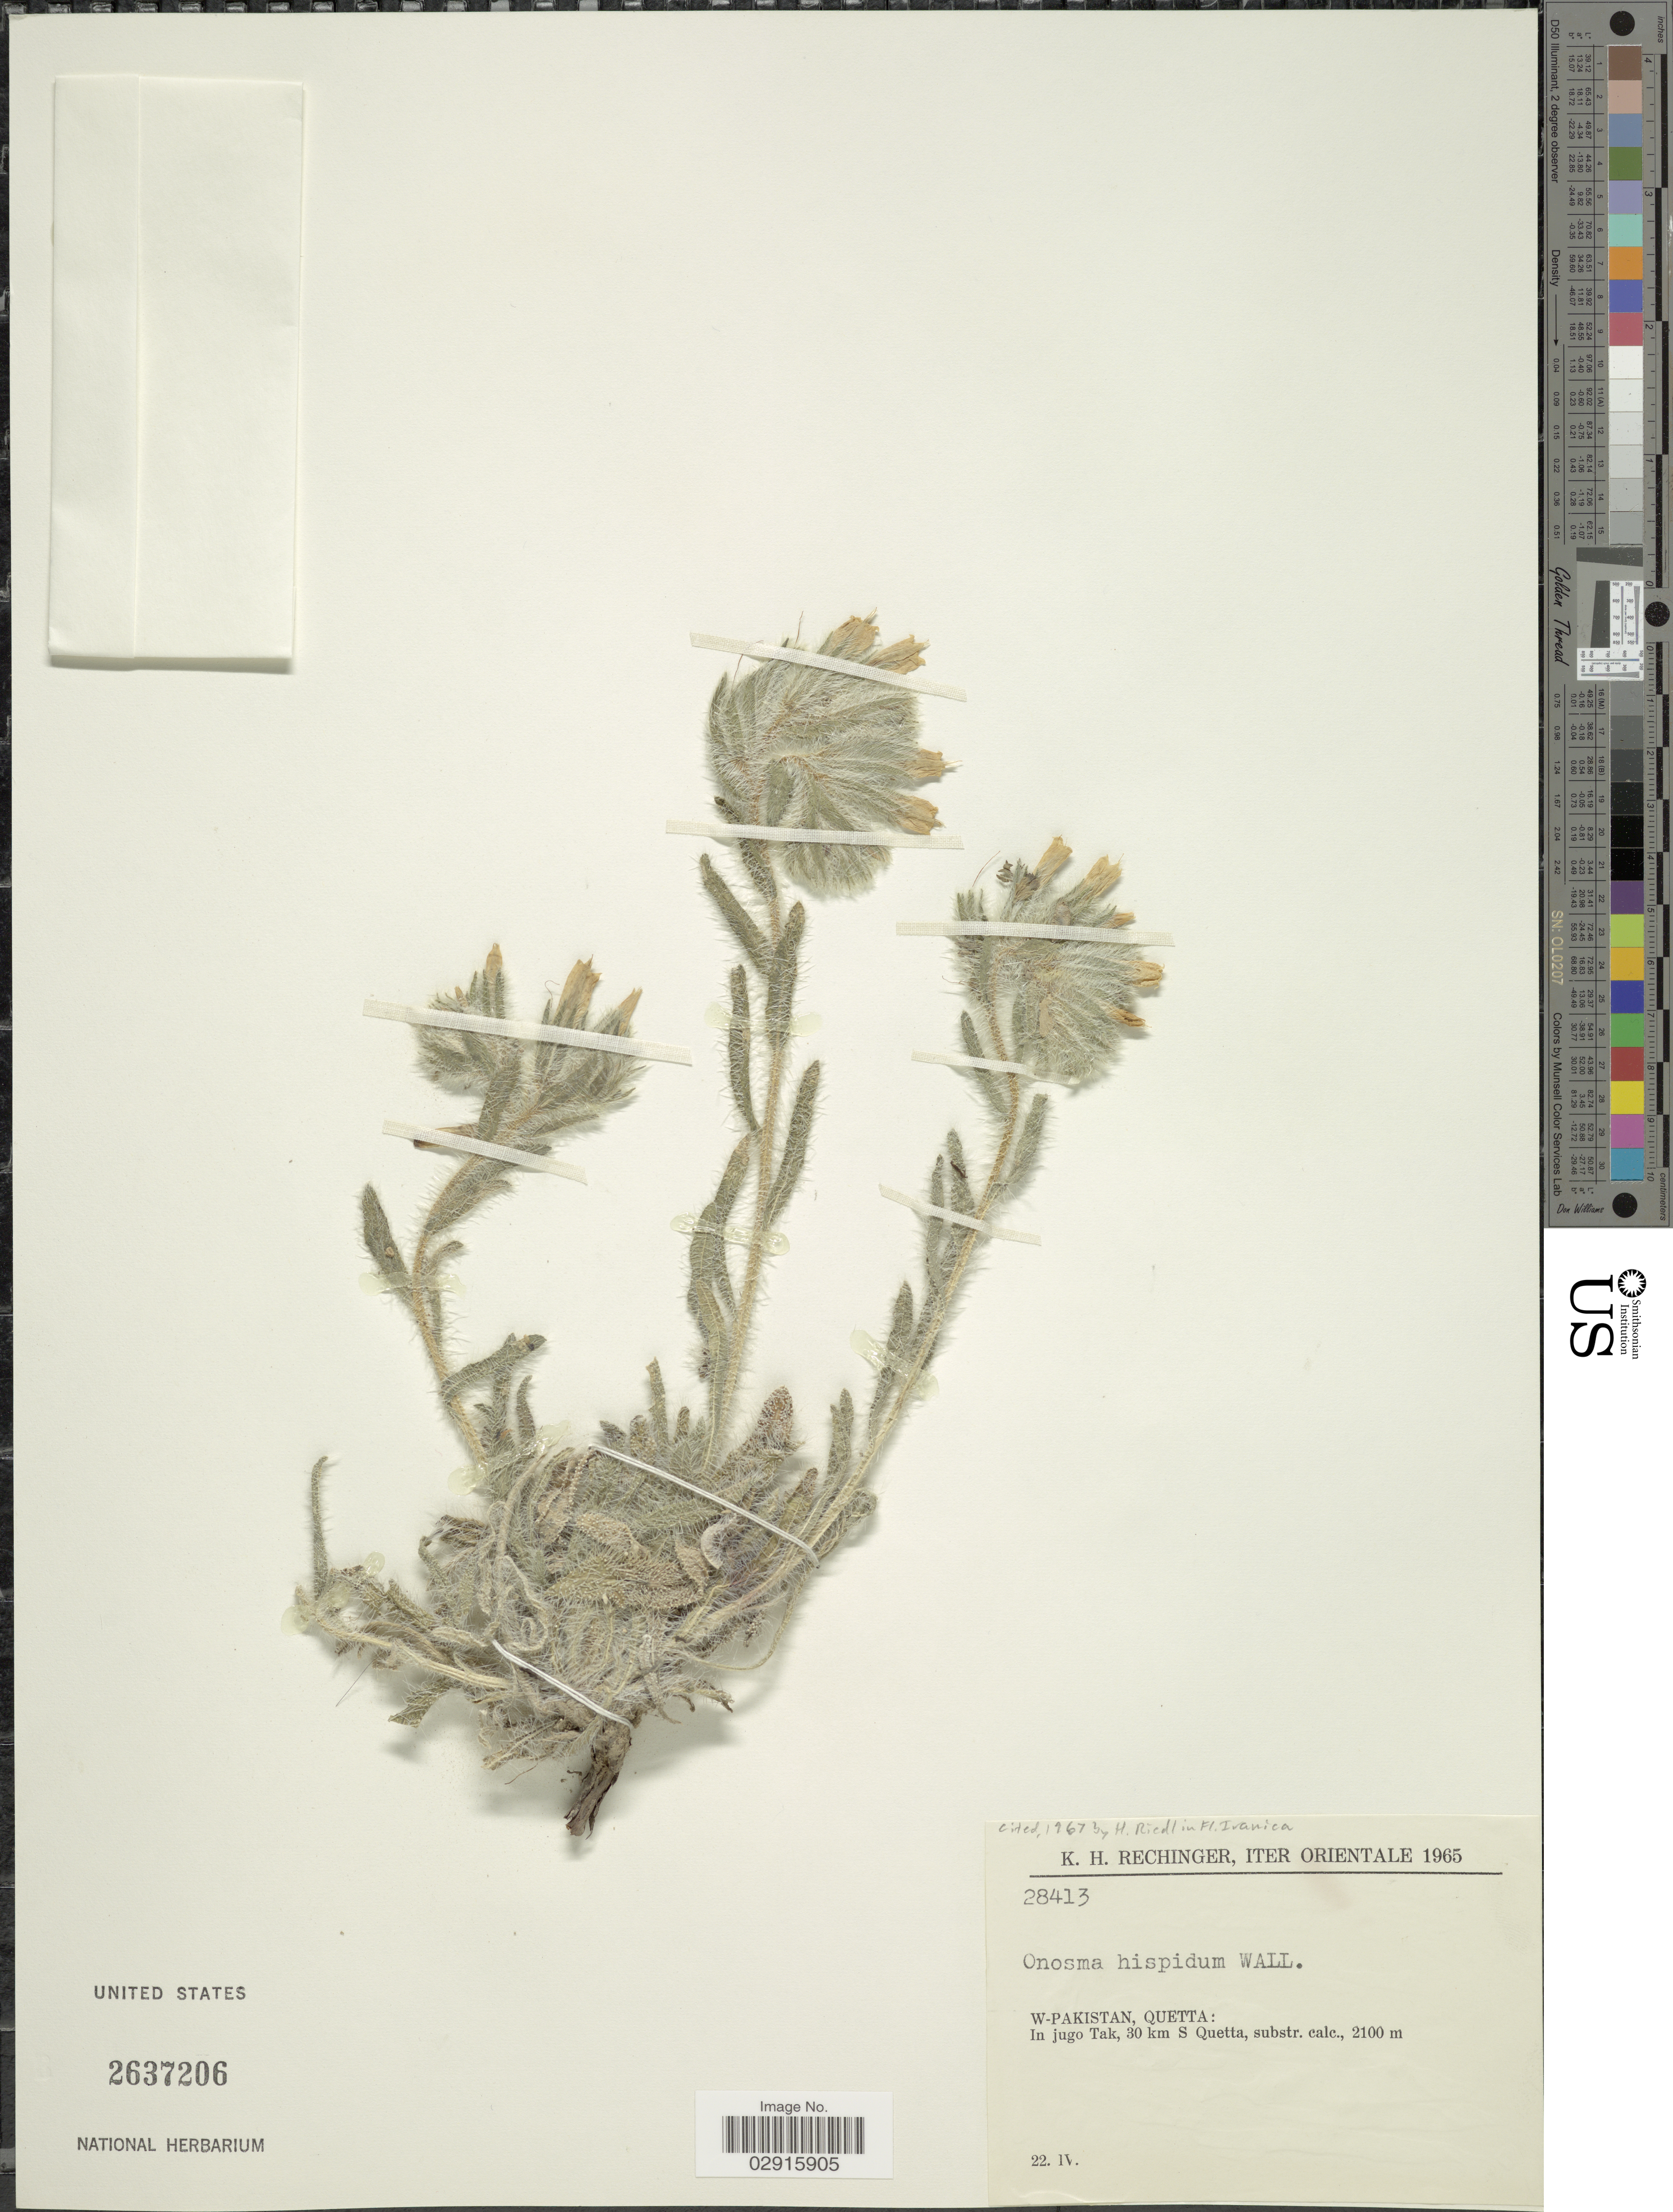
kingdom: Plantae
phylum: Tracheophyta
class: Magnoliopsida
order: Boraginales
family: Boraginaceae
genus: Onosma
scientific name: Onosma hispida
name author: Wall. ex G. Don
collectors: K. H. Rechinger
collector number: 28413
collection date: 1965-04-22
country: Pakistan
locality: Iter Orientale, W-Pakistan, Quetta, in jugo Tak, 30 km S Quetta.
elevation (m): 2100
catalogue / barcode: US 2637206